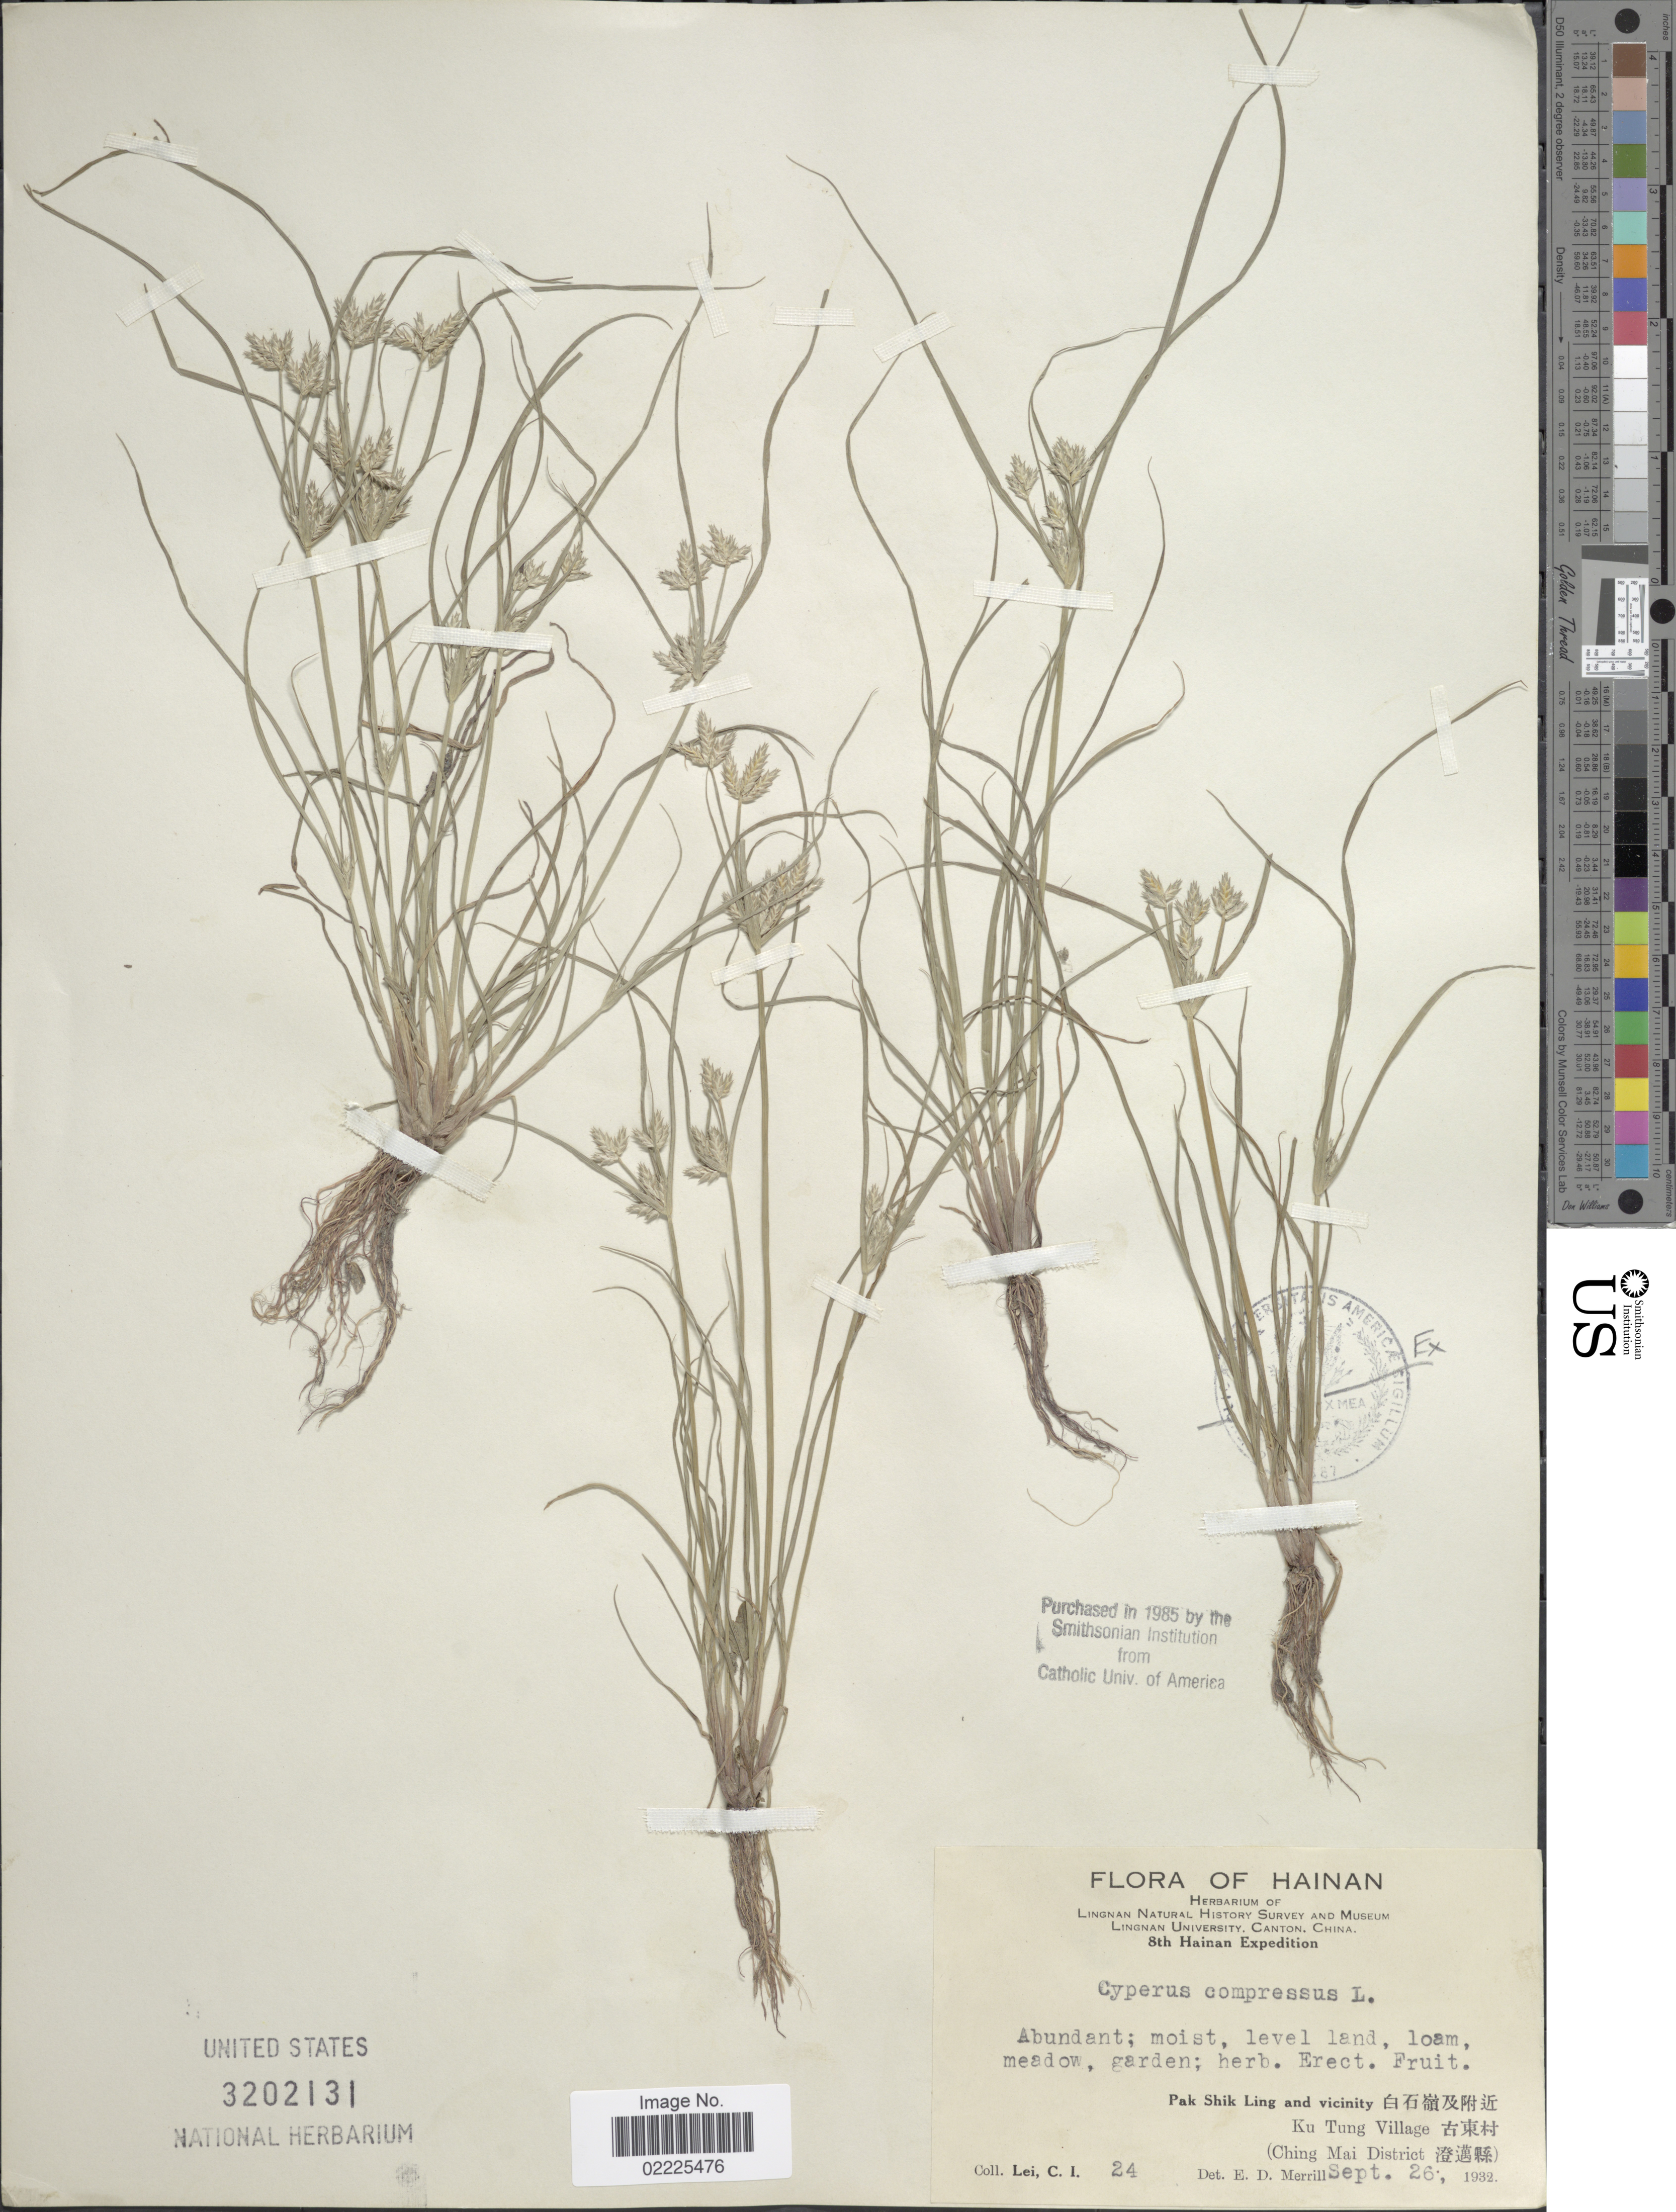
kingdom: Plantae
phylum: Tracheophyta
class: Liliopsida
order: Poales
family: Cyperaceae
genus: Cyperus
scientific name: Cyperus compressus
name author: L.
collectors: C. I. Lei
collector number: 24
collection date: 1932-09-26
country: China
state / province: Hainan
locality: PakShikLing and Vicinity, Ku Tung Village, (Ching Mai District)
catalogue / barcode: US 3202131